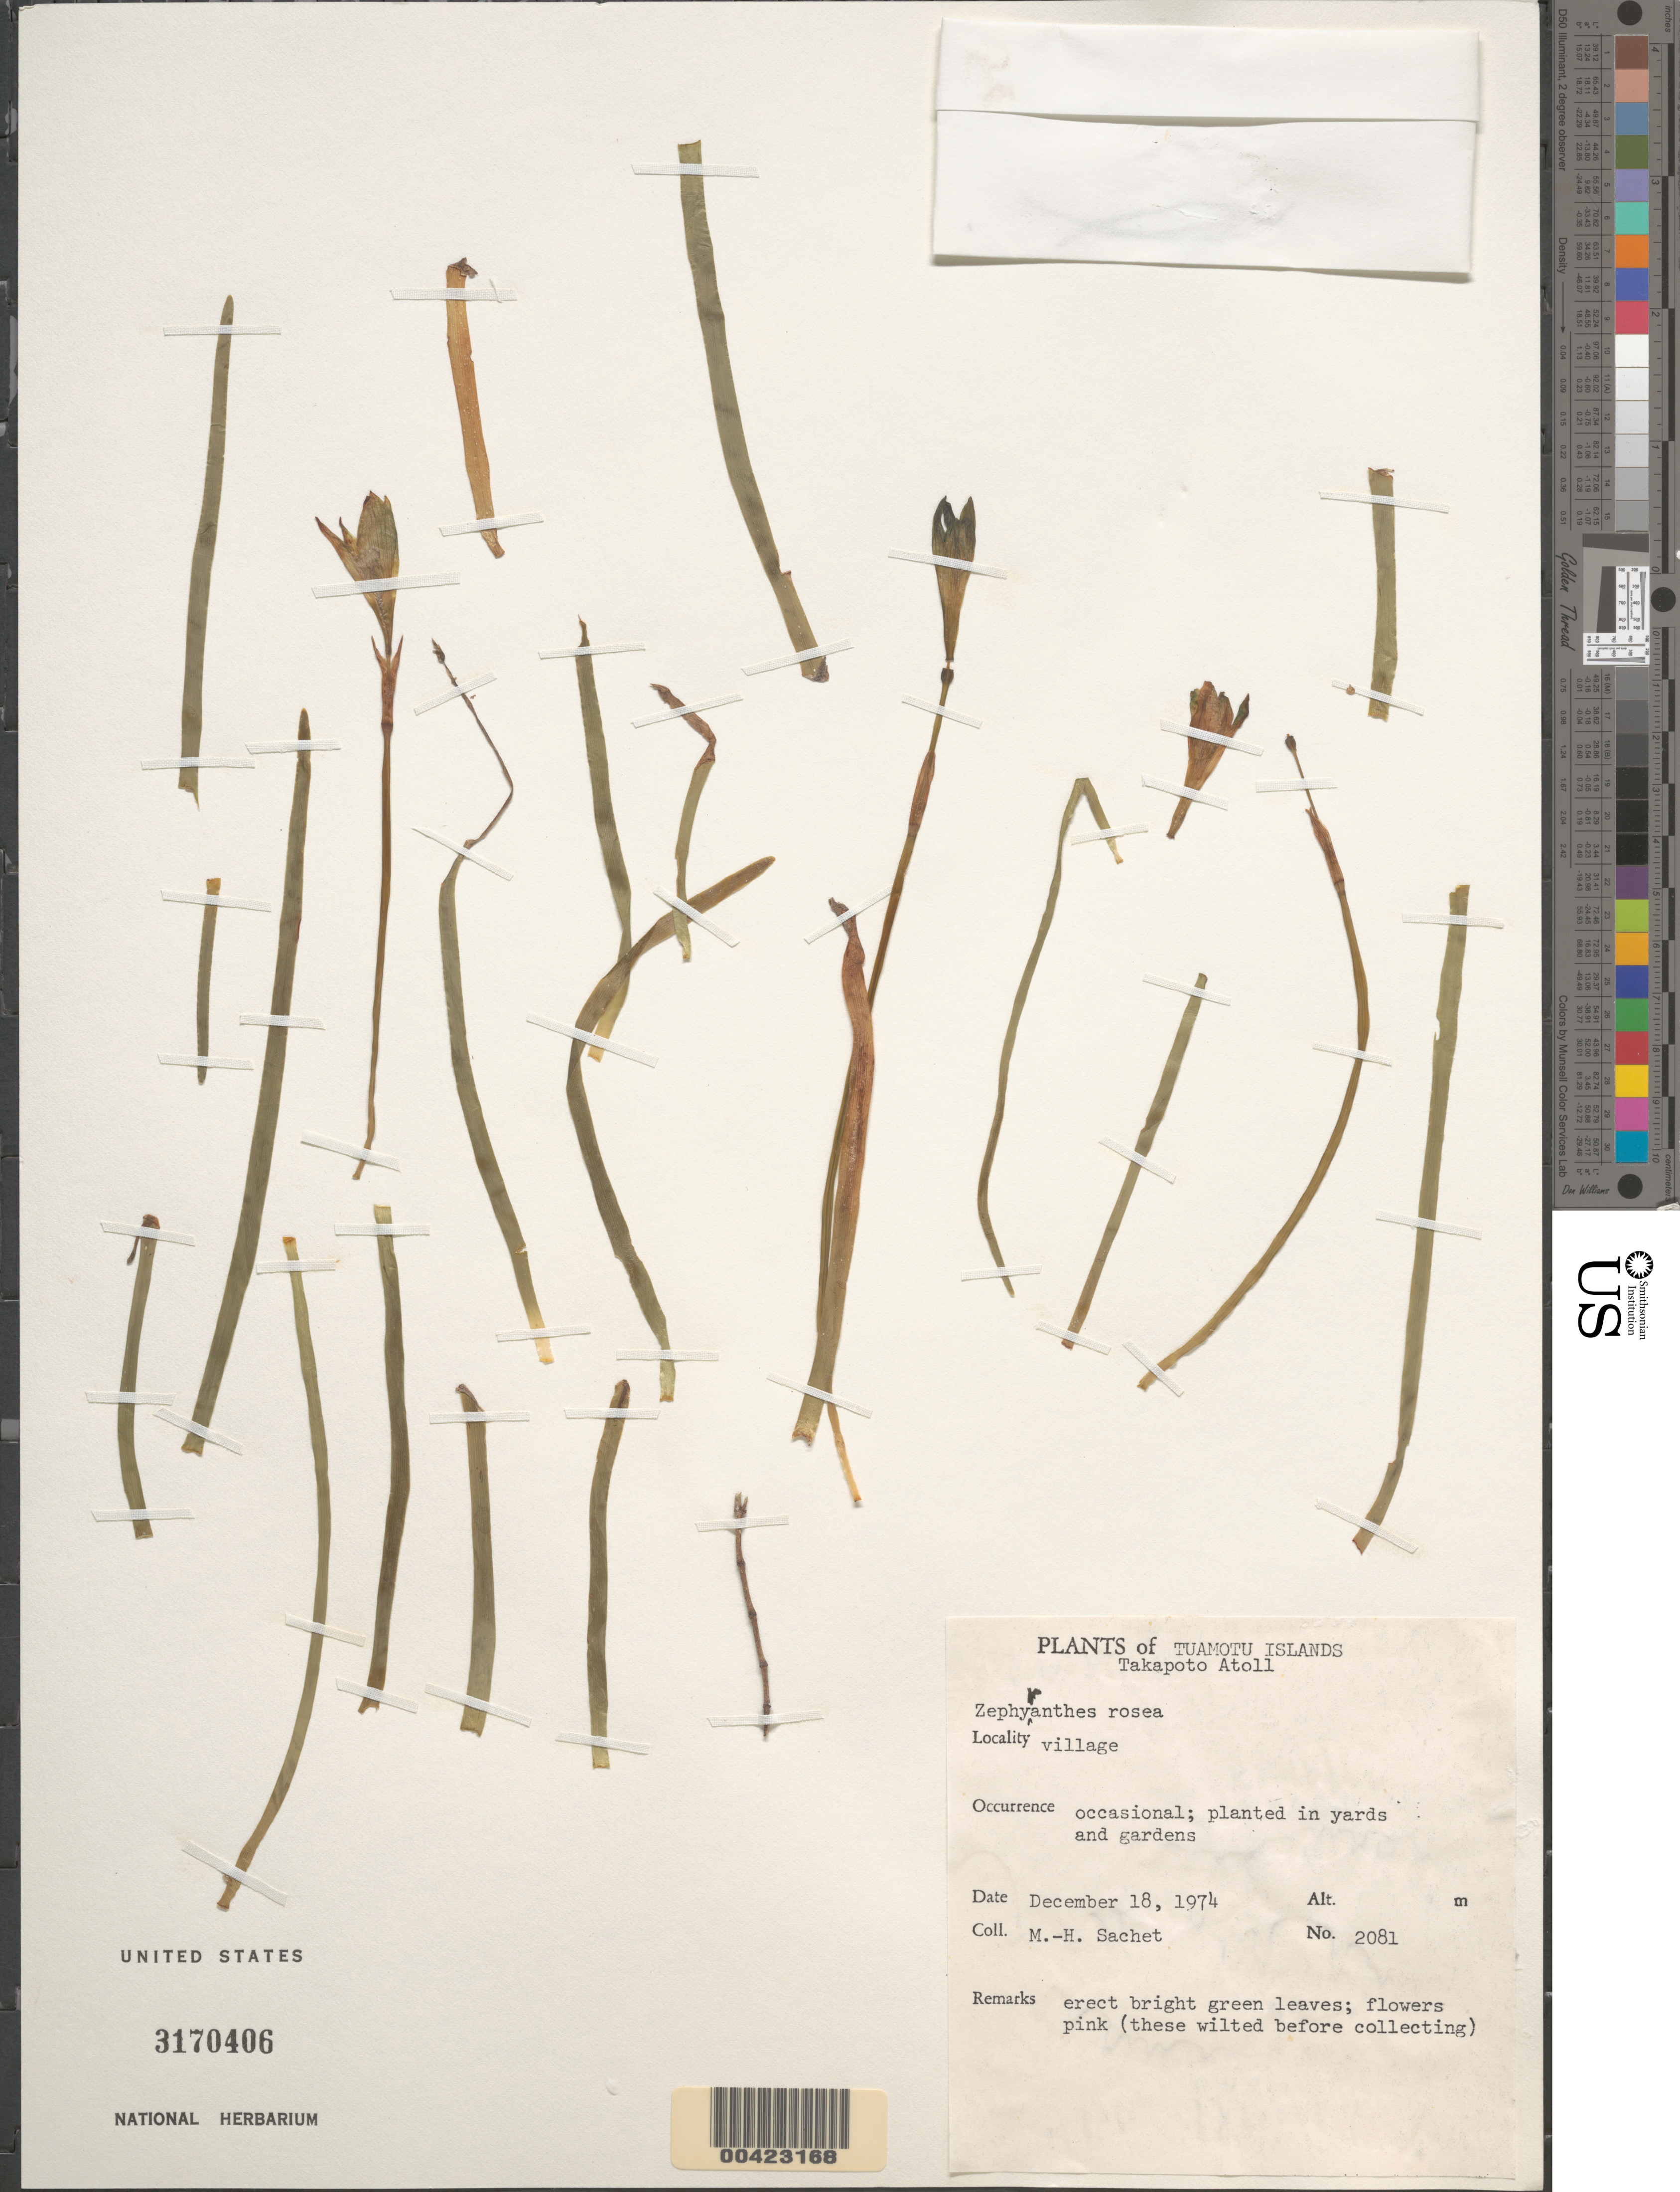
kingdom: Plantae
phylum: Tracheophyta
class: Liliopsida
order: Asparagales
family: Amaryllidaceae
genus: Zephyranthes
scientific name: Zephyranthes rosea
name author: Lindl.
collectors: M.-H. Sachet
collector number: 2081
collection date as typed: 18 Dec 1974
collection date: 1974-12-18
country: French Polynesia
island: Takapoto Atoll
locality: Takapoto atoll [Tuamotu Archipelago]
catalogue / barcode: US 3170406